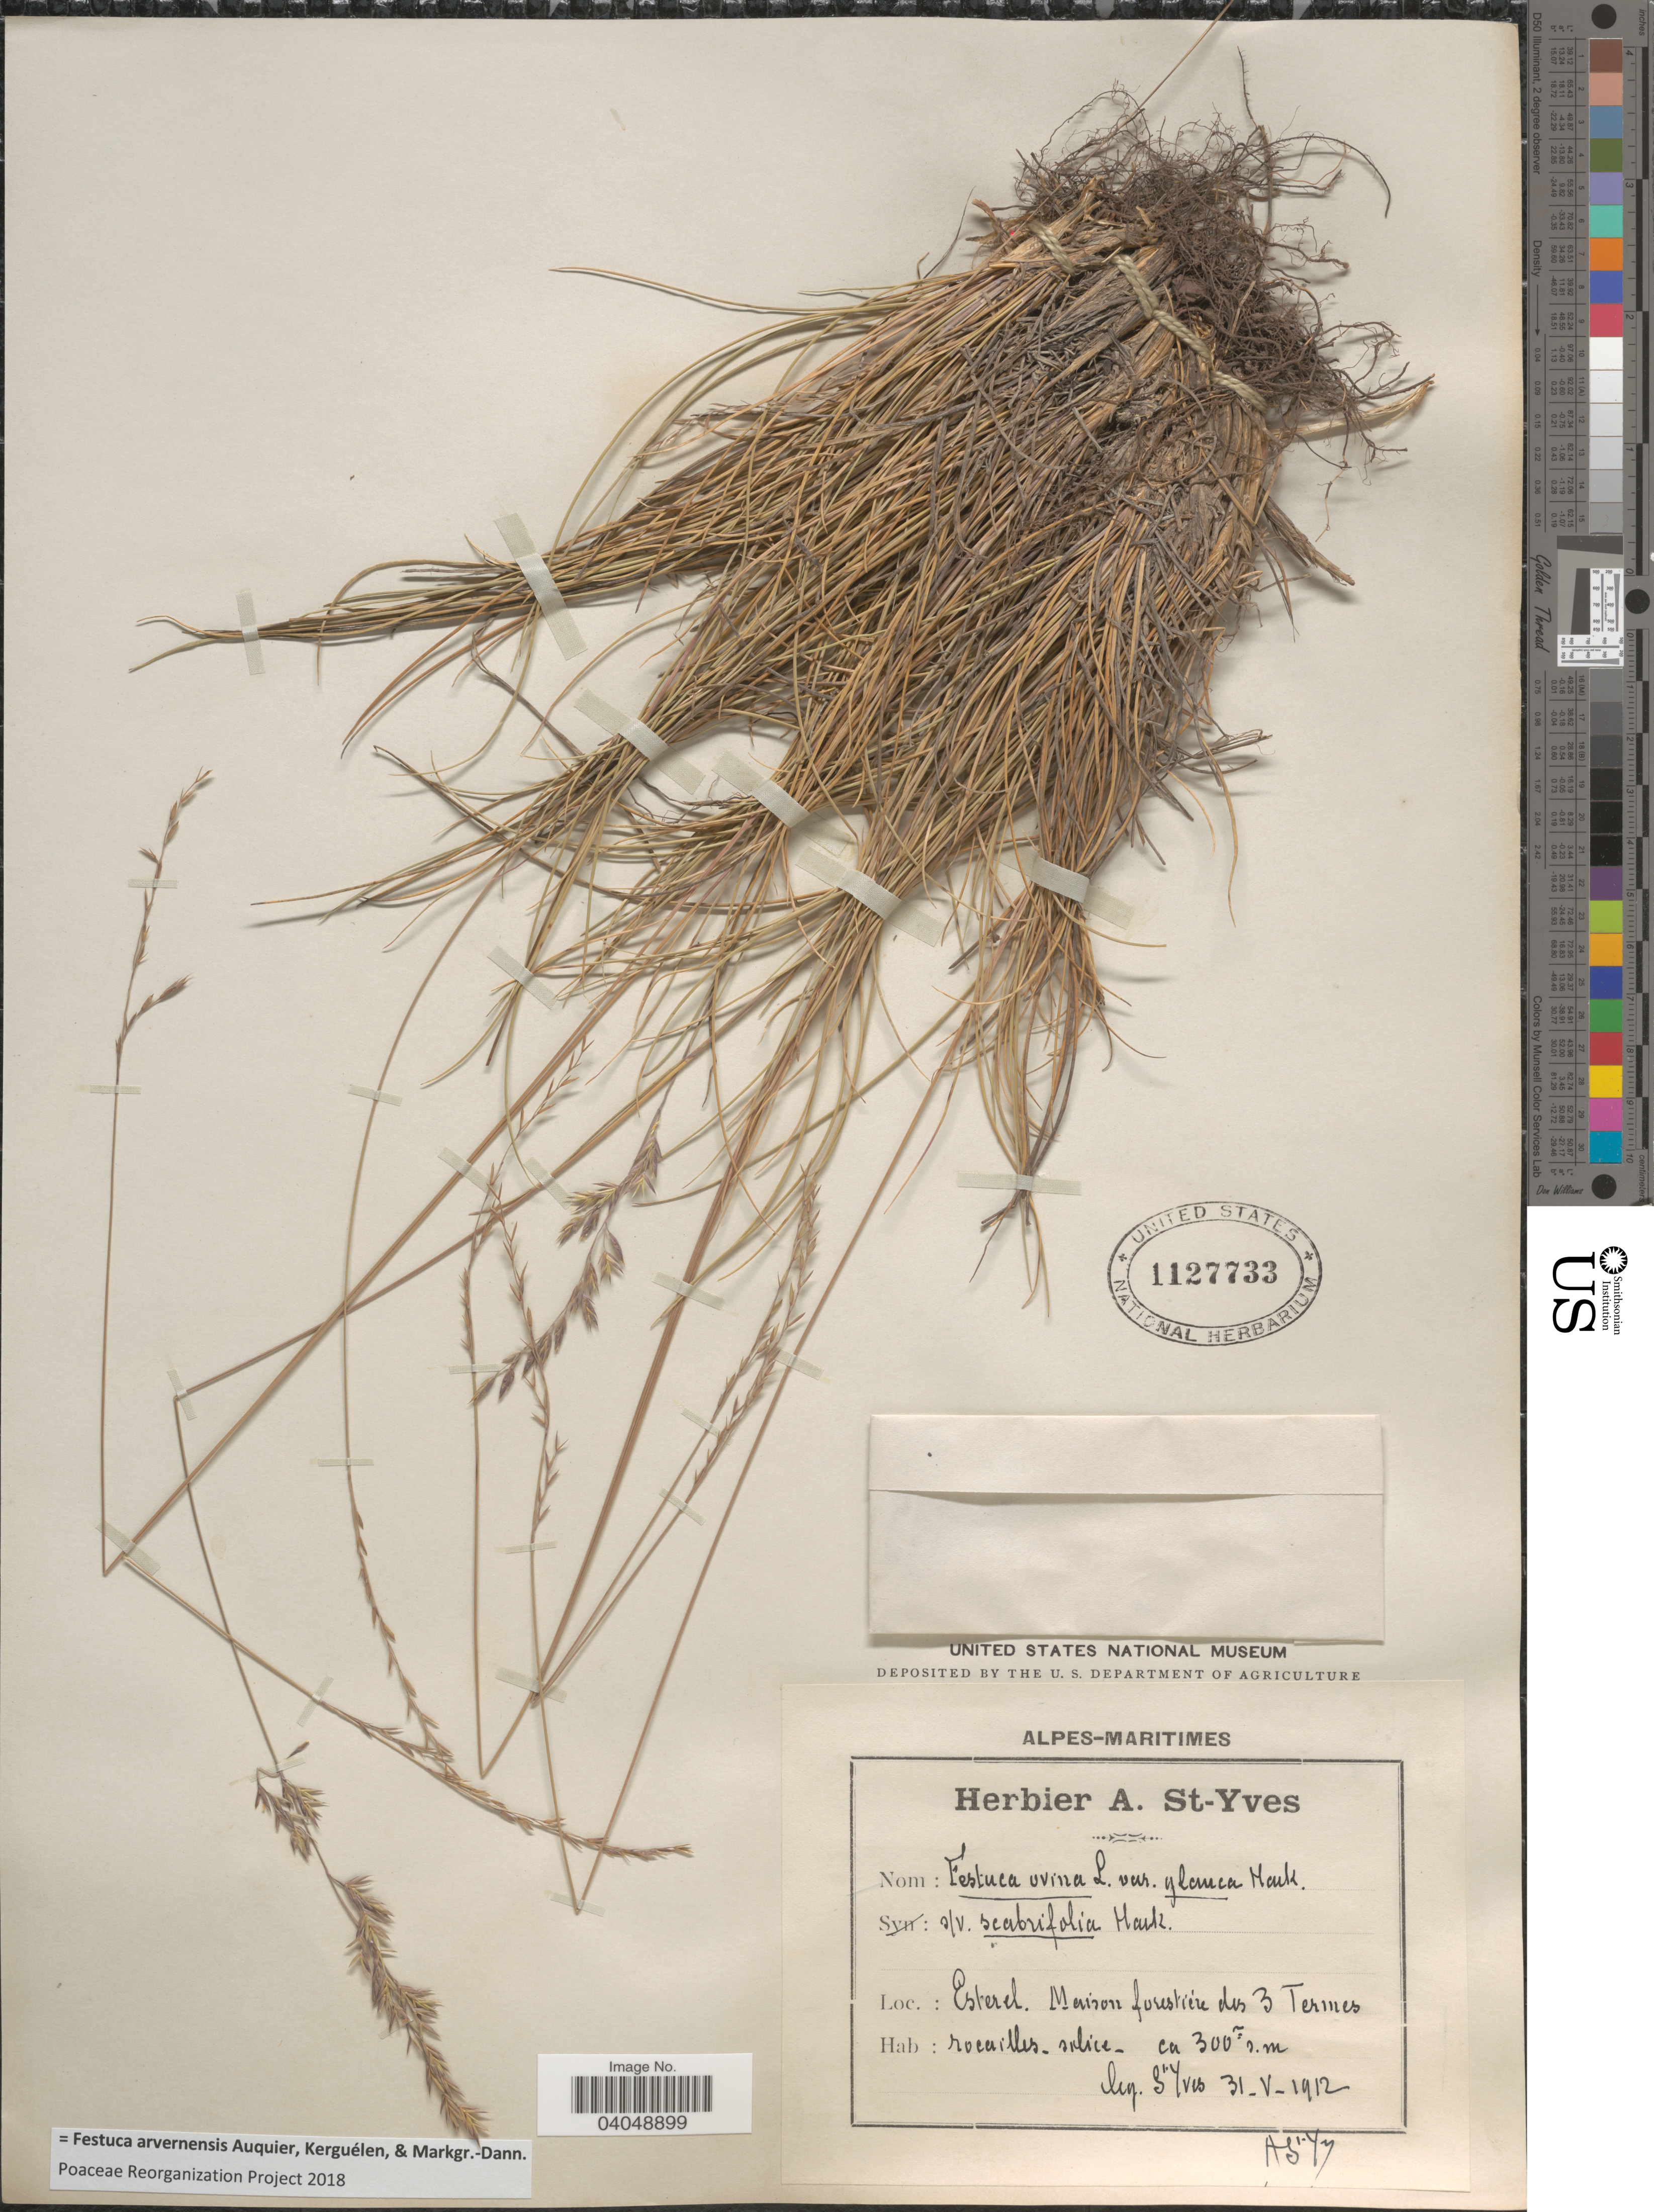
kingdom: Plantae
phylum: Tracheophyta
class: Liliopsida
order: Poales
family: Poaceae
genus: Festuca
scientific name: Festuca arvernensis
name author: Auquier et al.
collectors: A. Saint-Yves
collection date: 1912-05-31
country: France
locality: Esterel. Maison forestiére des 3 Termes. Alpes-Maritimes. [unsure placement]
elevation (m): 300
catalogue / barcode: US 1127733